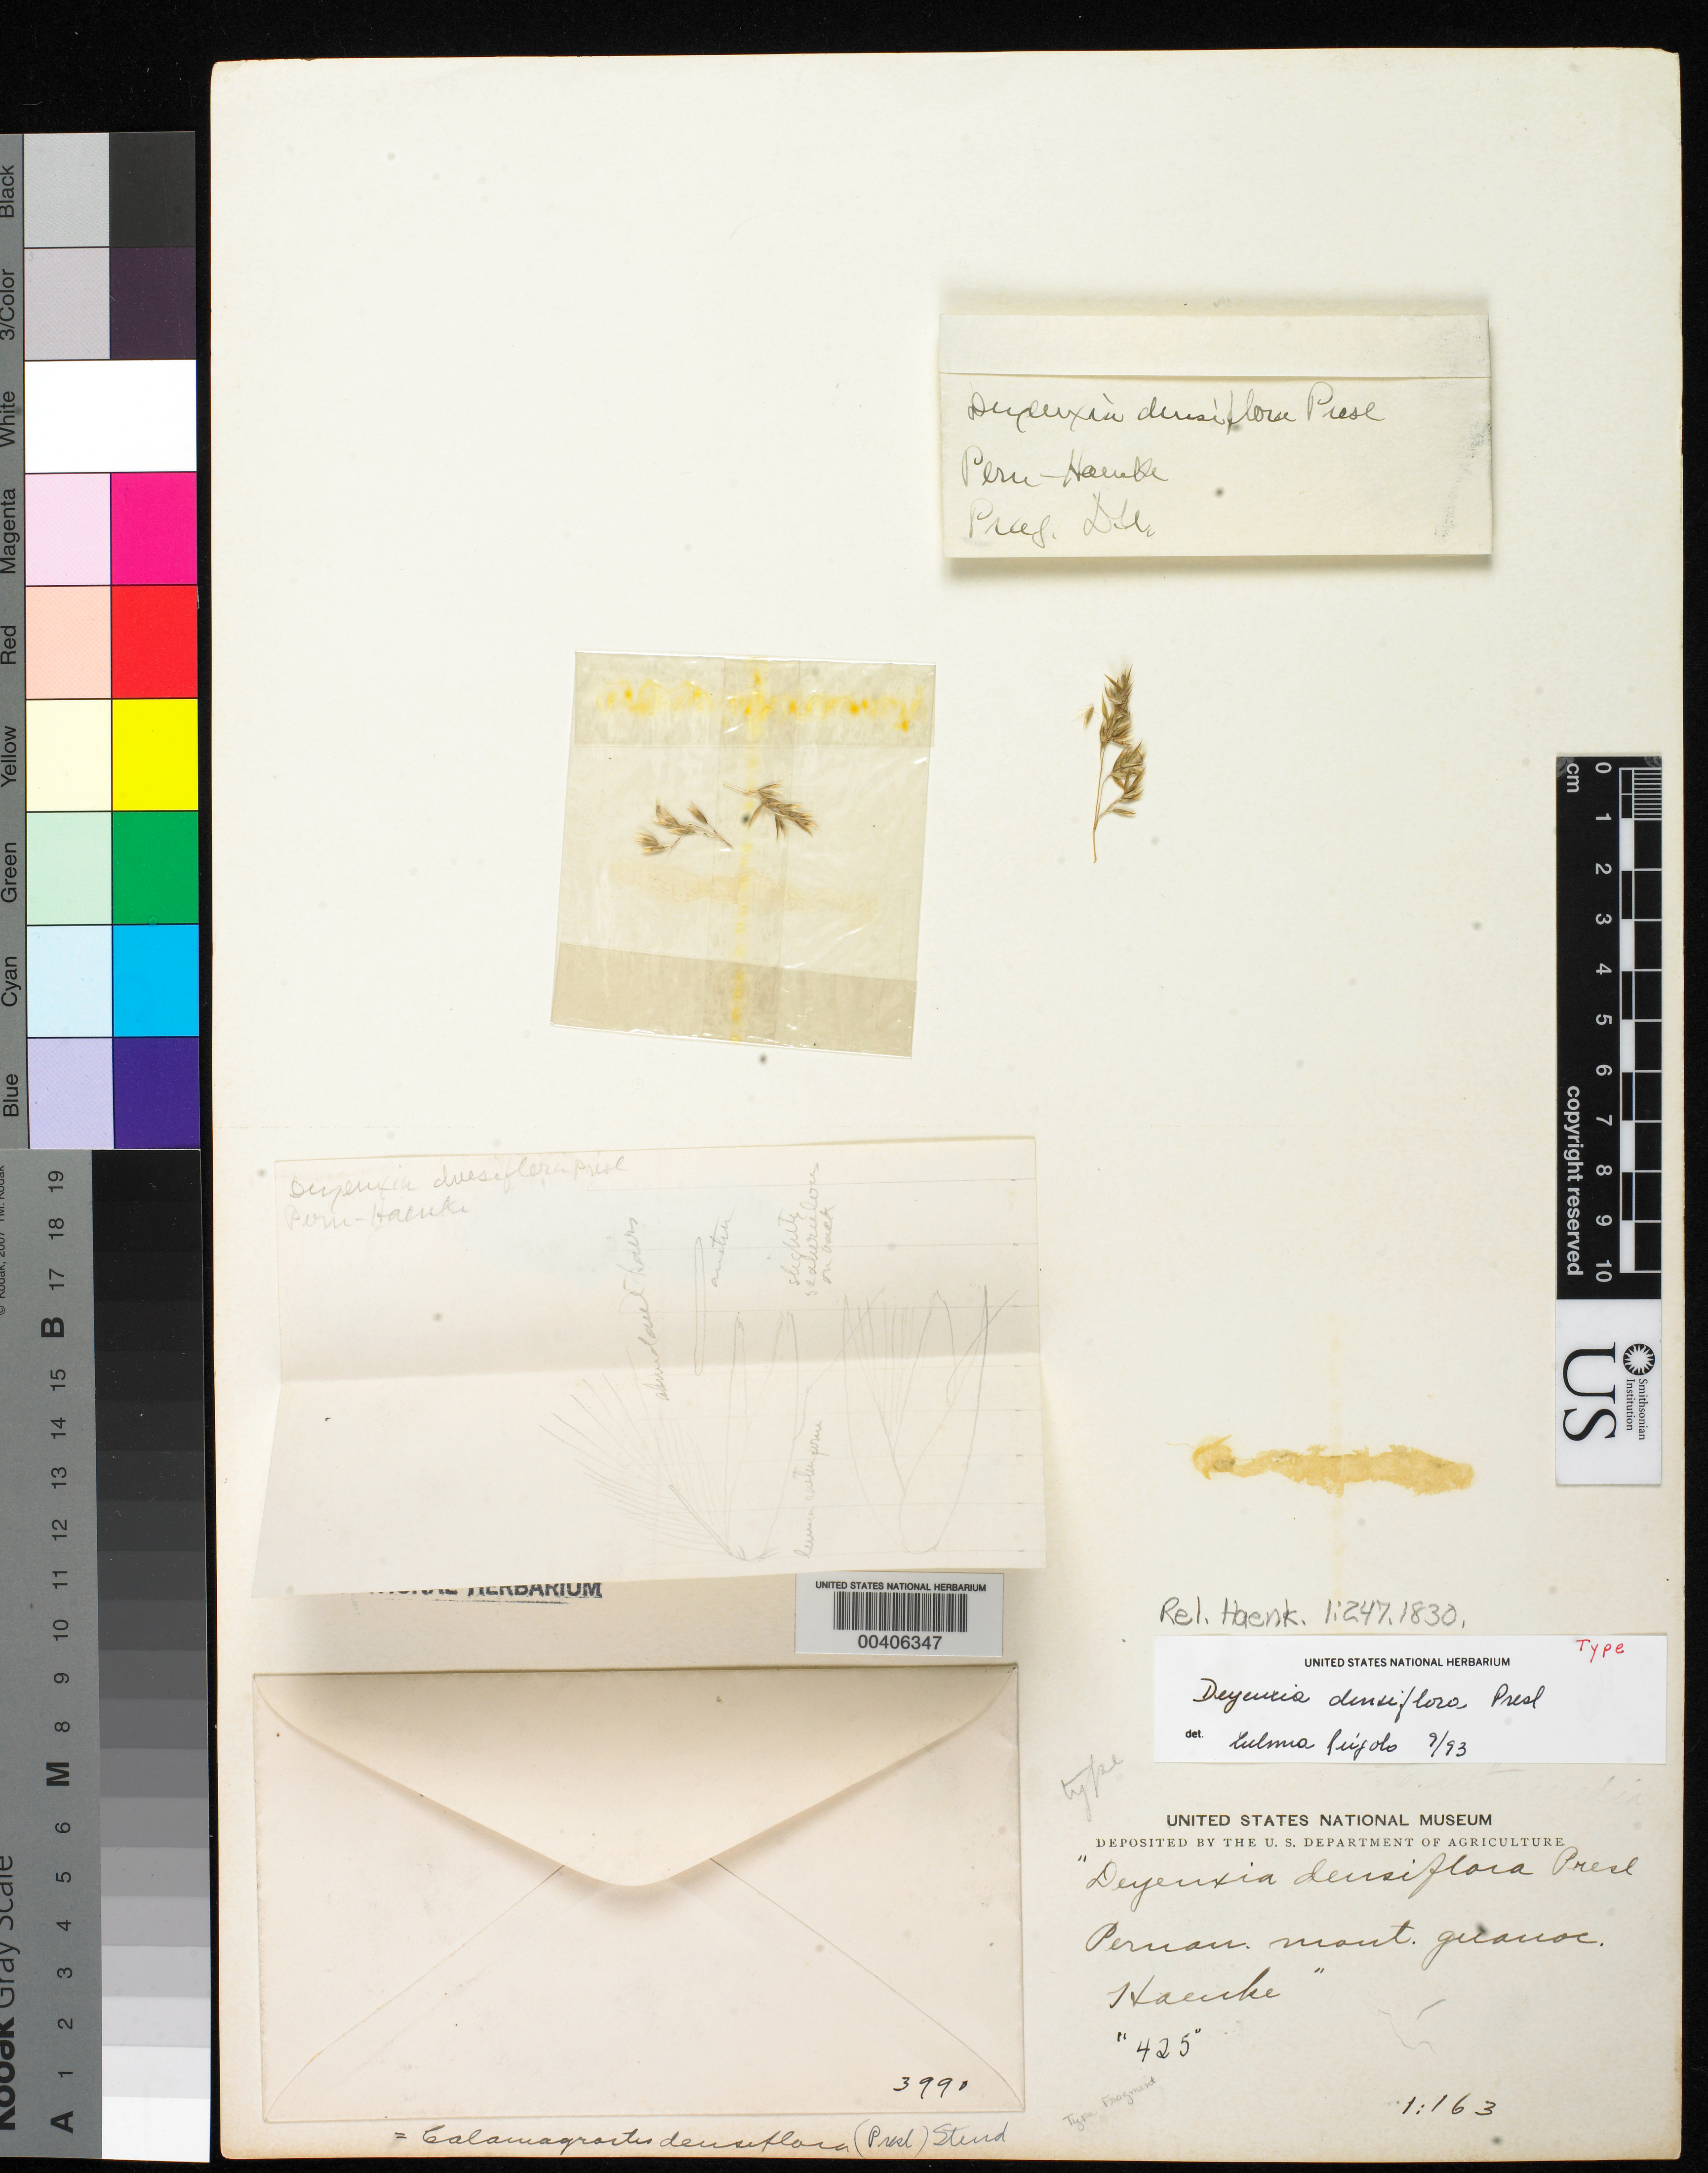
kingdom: Plantae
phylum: Tracheophyta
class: Liliopsida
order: Poales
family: Poaceae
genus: Deyeuxia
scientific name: Deyeuxia densiflora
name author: C. Presl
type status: Type Fragment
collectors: T. P. X. Haenke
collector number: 425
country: Peru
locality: Mont. Guanoc.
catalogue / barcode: US 3048341